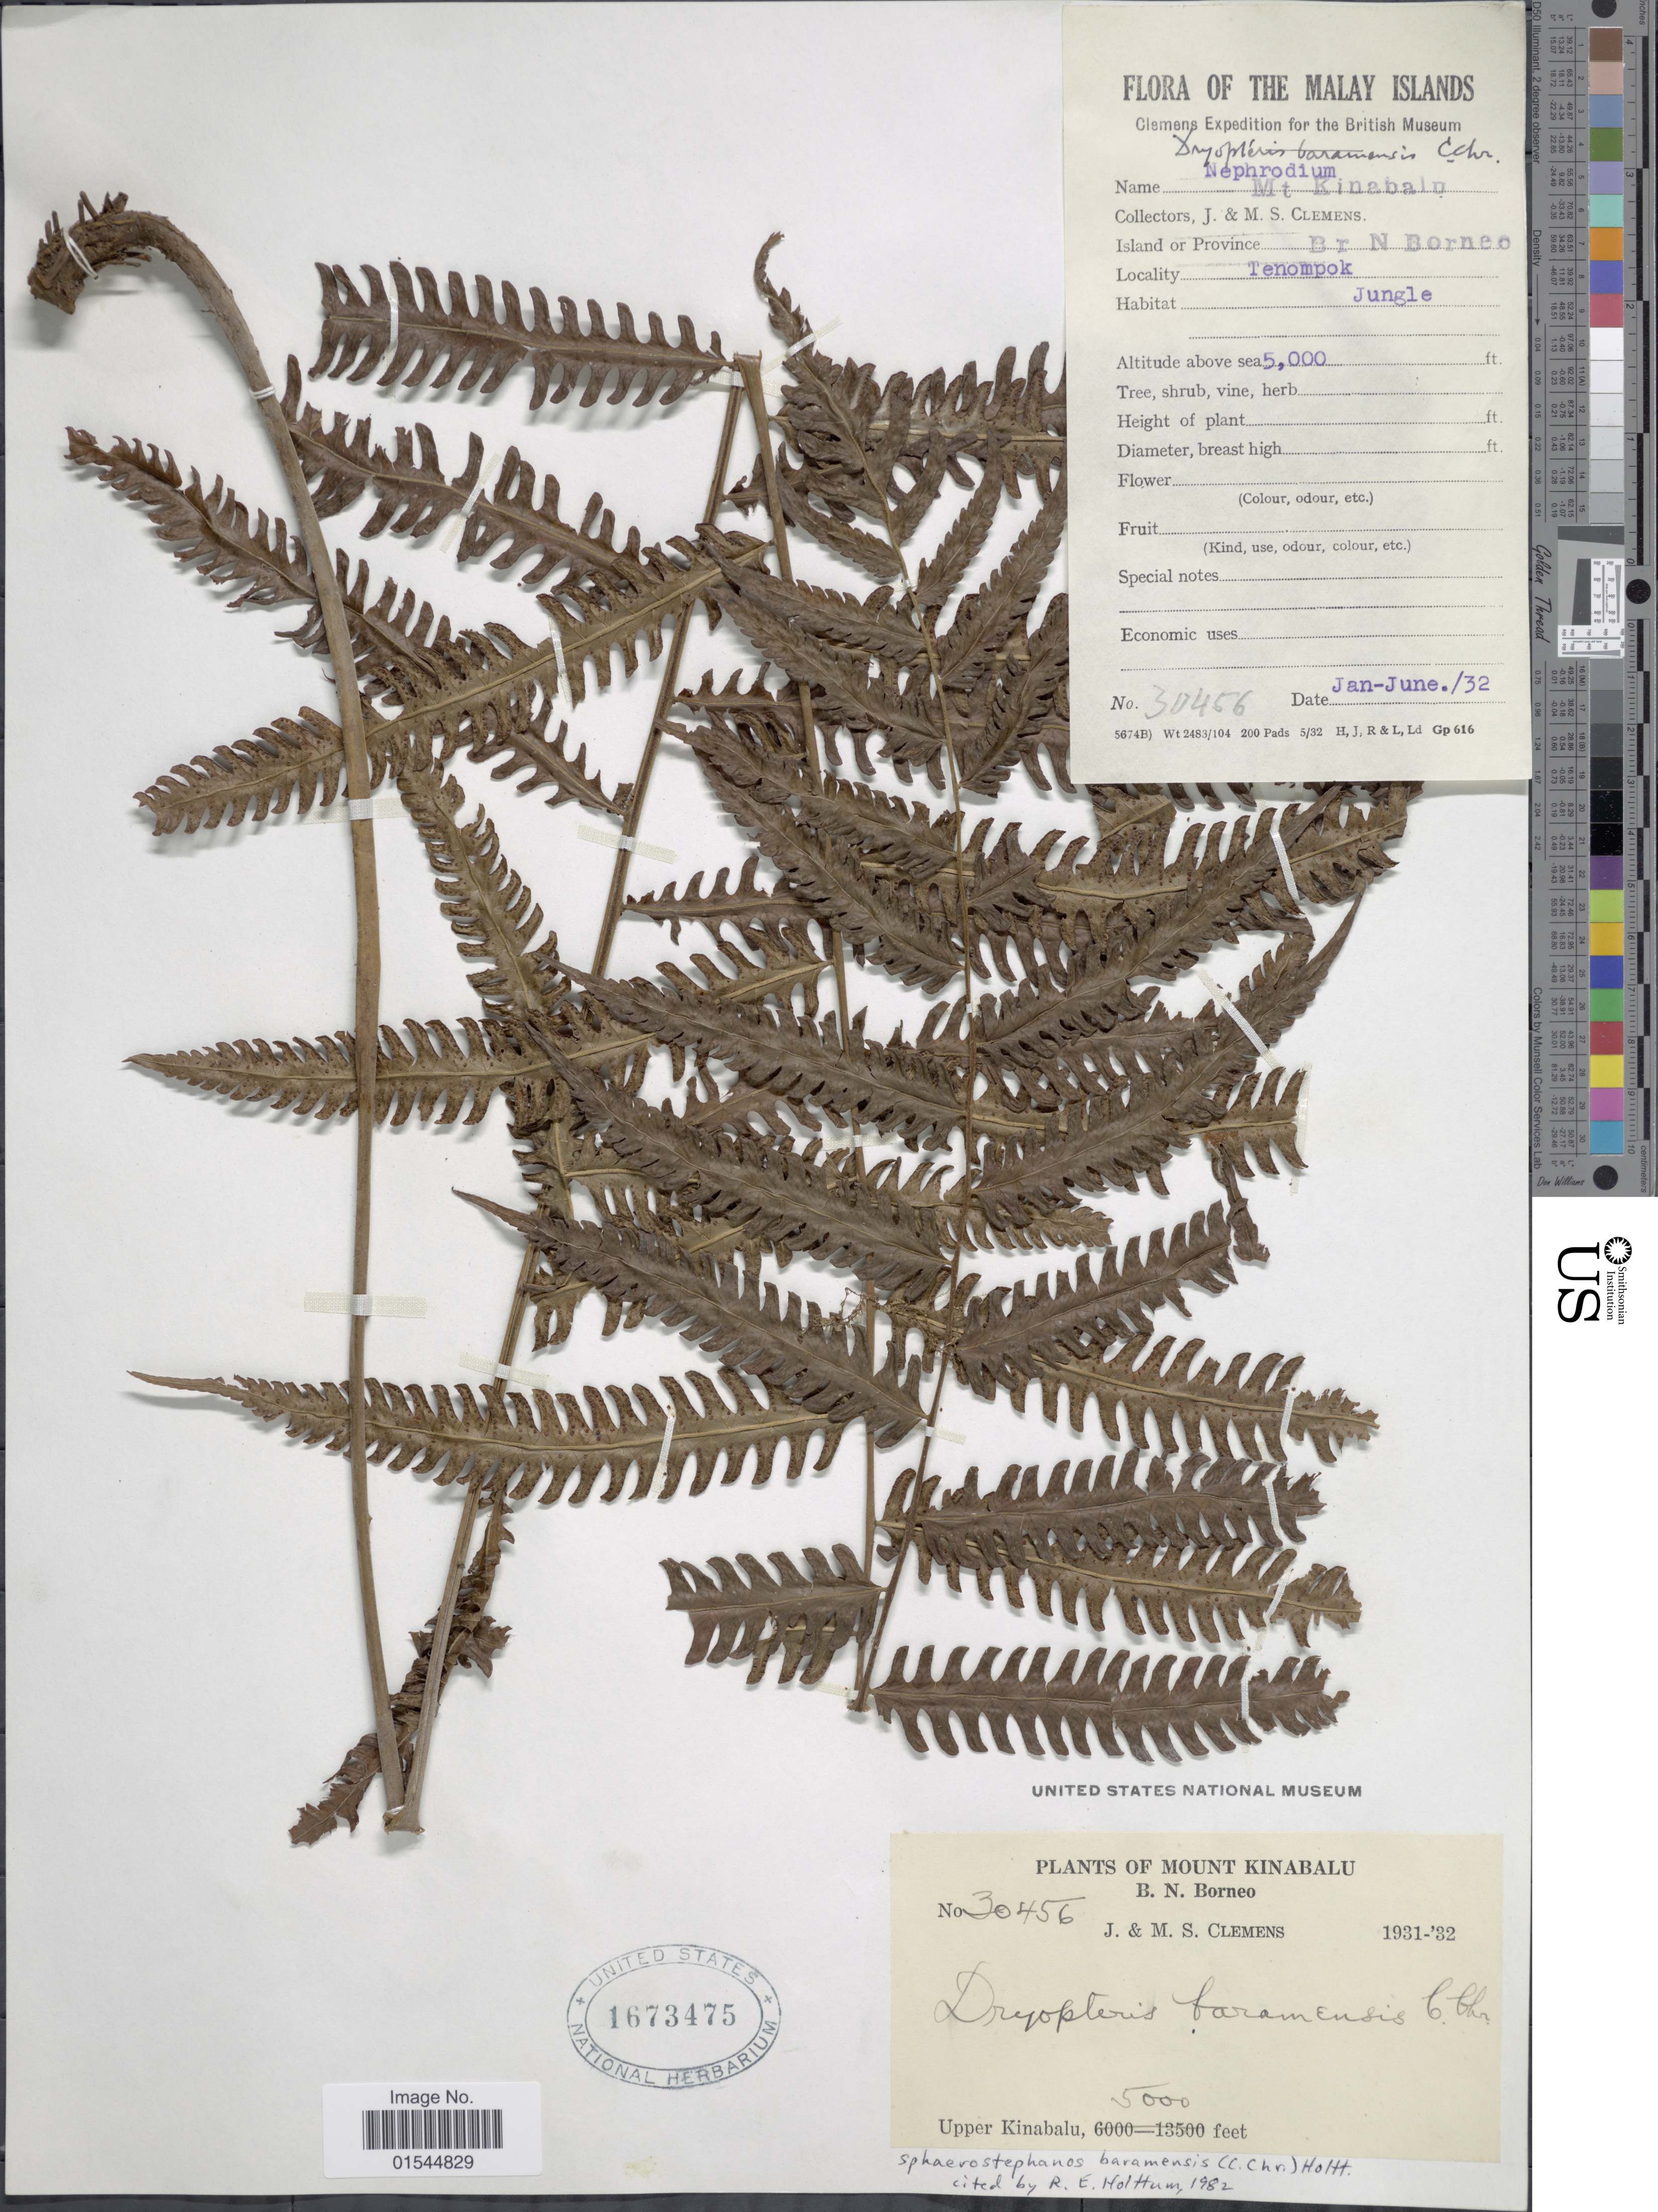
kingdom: Plantae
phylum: Tracheophyta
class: Polypodiopsida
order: Polypodiales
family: Thelypteridaceae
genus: Sphaerostephanos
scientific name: Sphaerostephanos baramensis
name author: (C. Chr.) Holttum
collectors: J. Clemens & M. S. Clemens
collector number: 30456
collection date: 1932-01/1932-06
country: Malaysia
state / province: Sabah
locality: Malay Islands, Mount Kinabalu, B. N. Borneo, Upper Kinabalu, Br N Borneo, Tenompok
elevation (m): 1524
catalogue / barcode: US 1673475